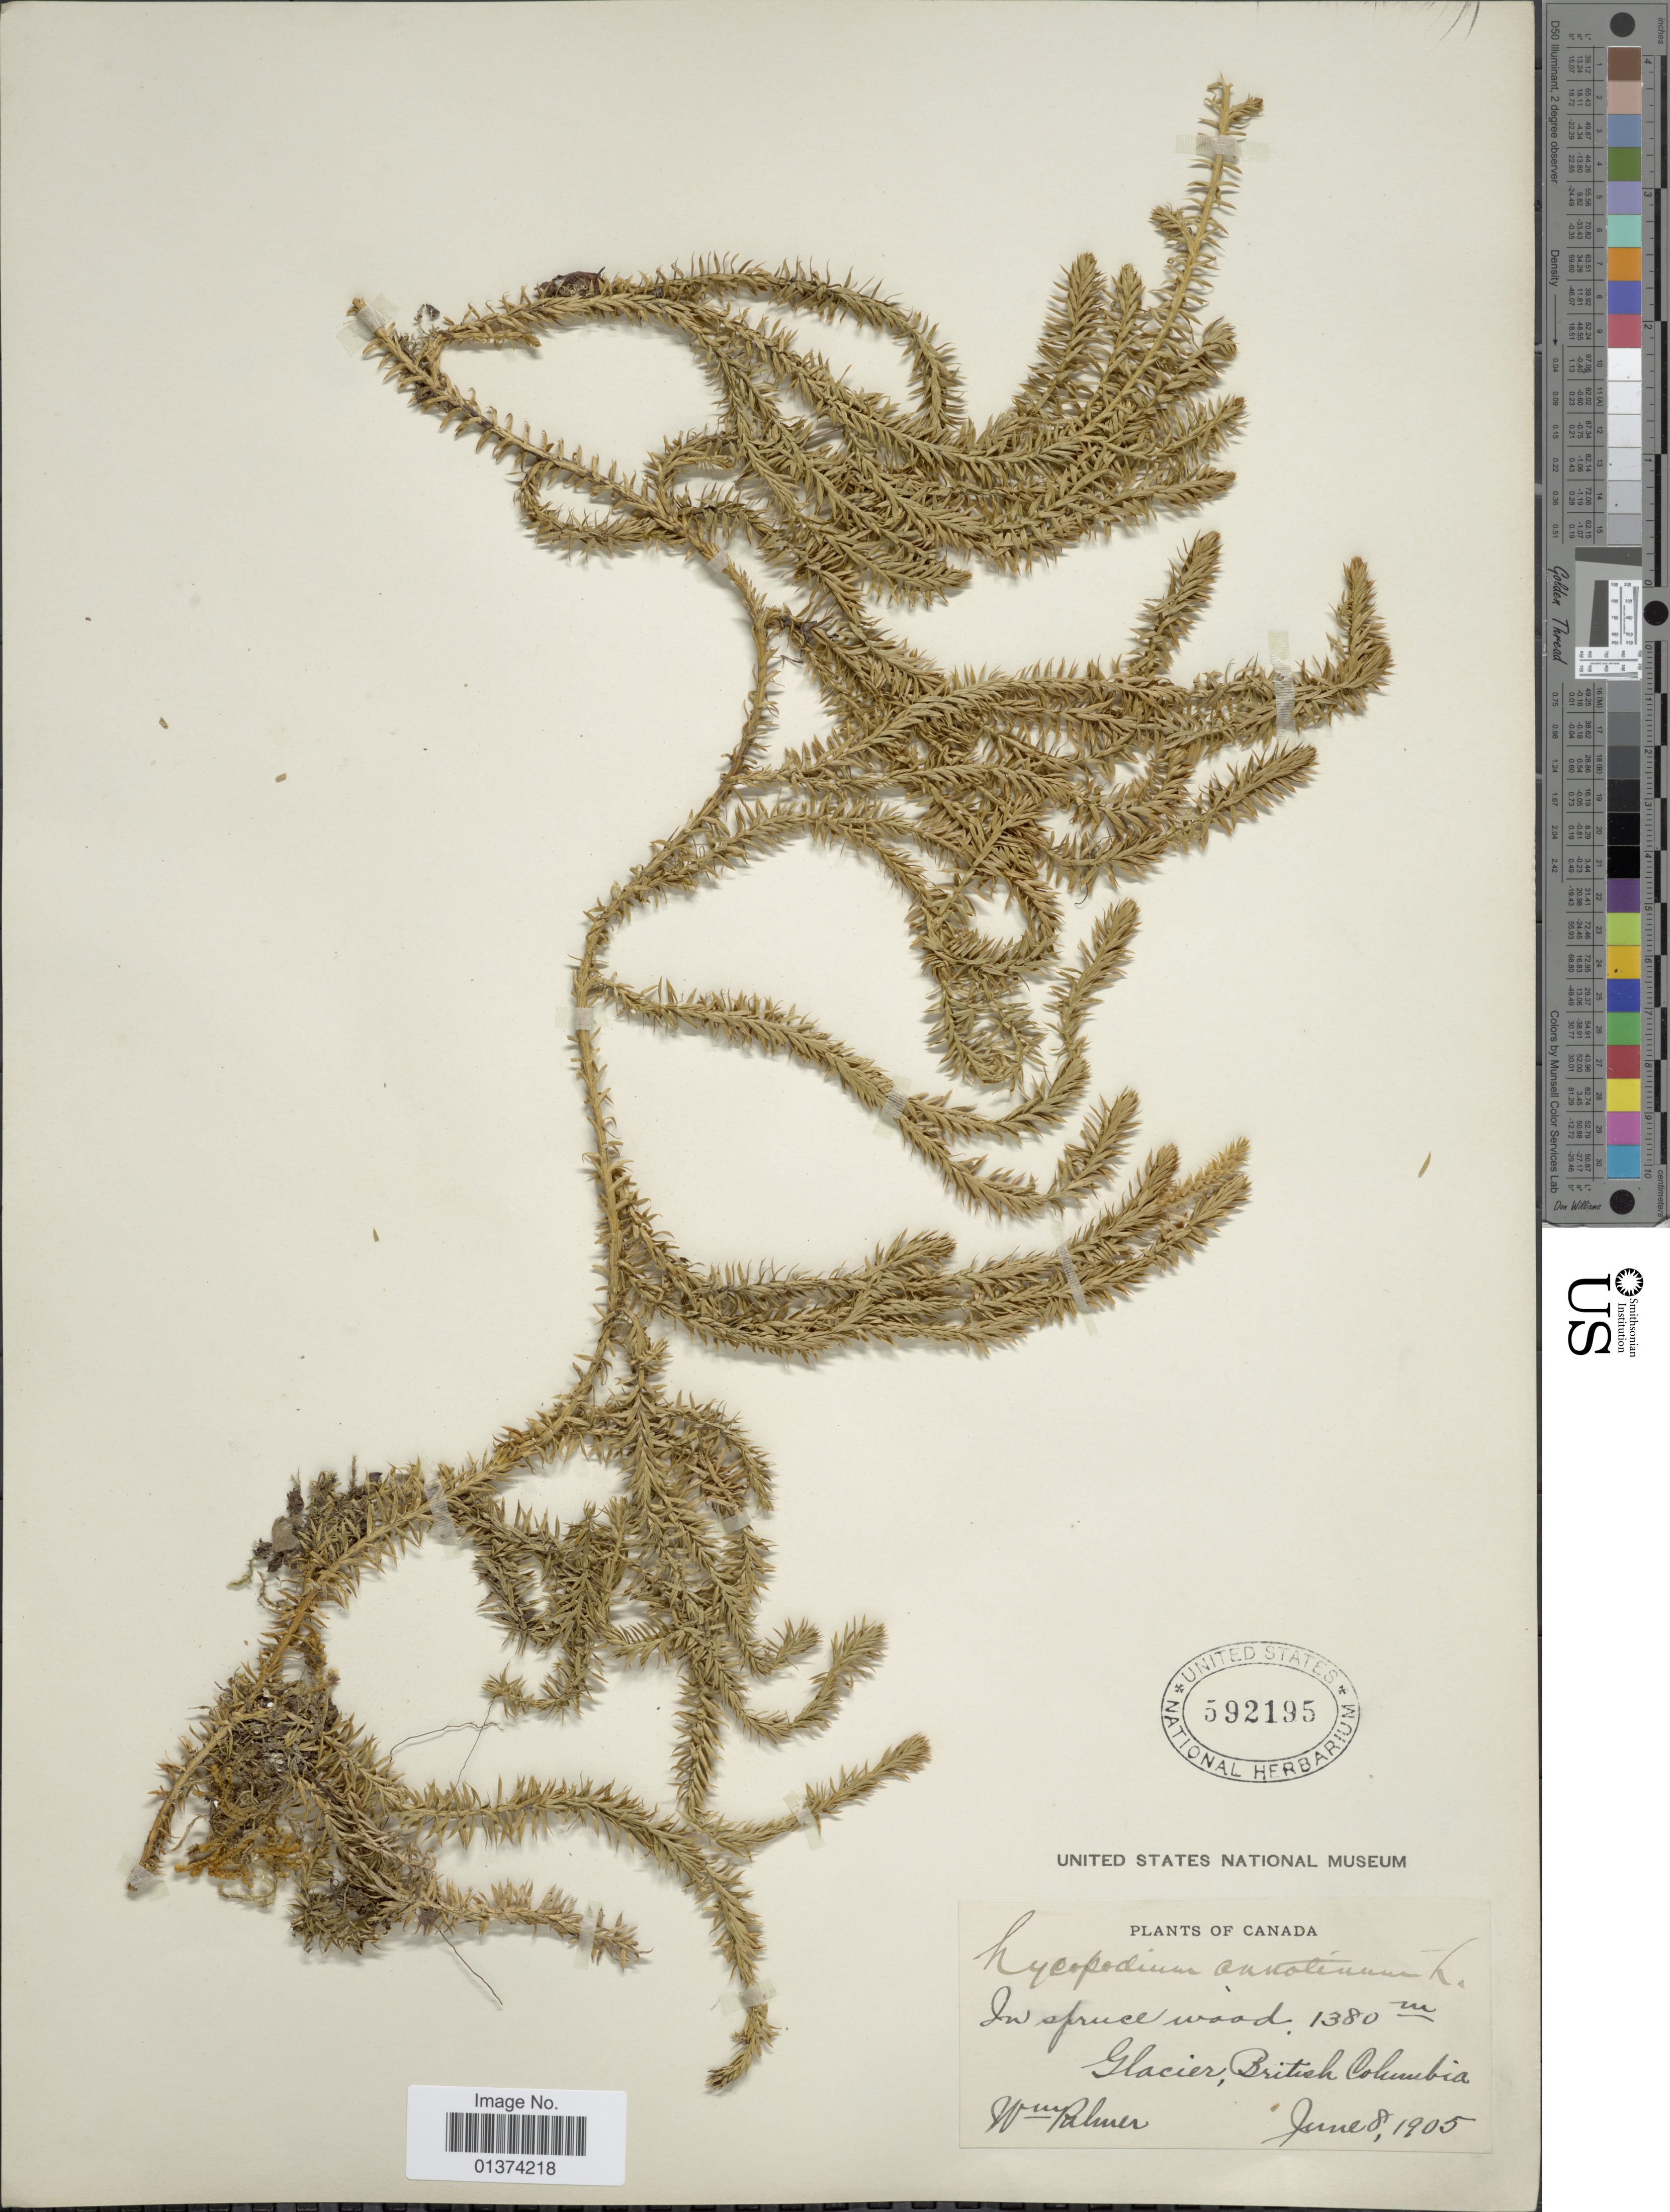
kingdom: Plantae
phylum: Tracheophyta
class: Lycopodiopsida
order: Lycopodiales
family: Lycopodiaceae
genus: Spinulum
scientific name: Spinulum annotinum subsp. annotinum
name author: (L.) A. Haines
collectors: W. Palmer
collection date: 1905-06-08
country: Canada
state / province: British Columbia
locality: Glacier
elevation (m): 1380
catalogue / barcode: US 592195